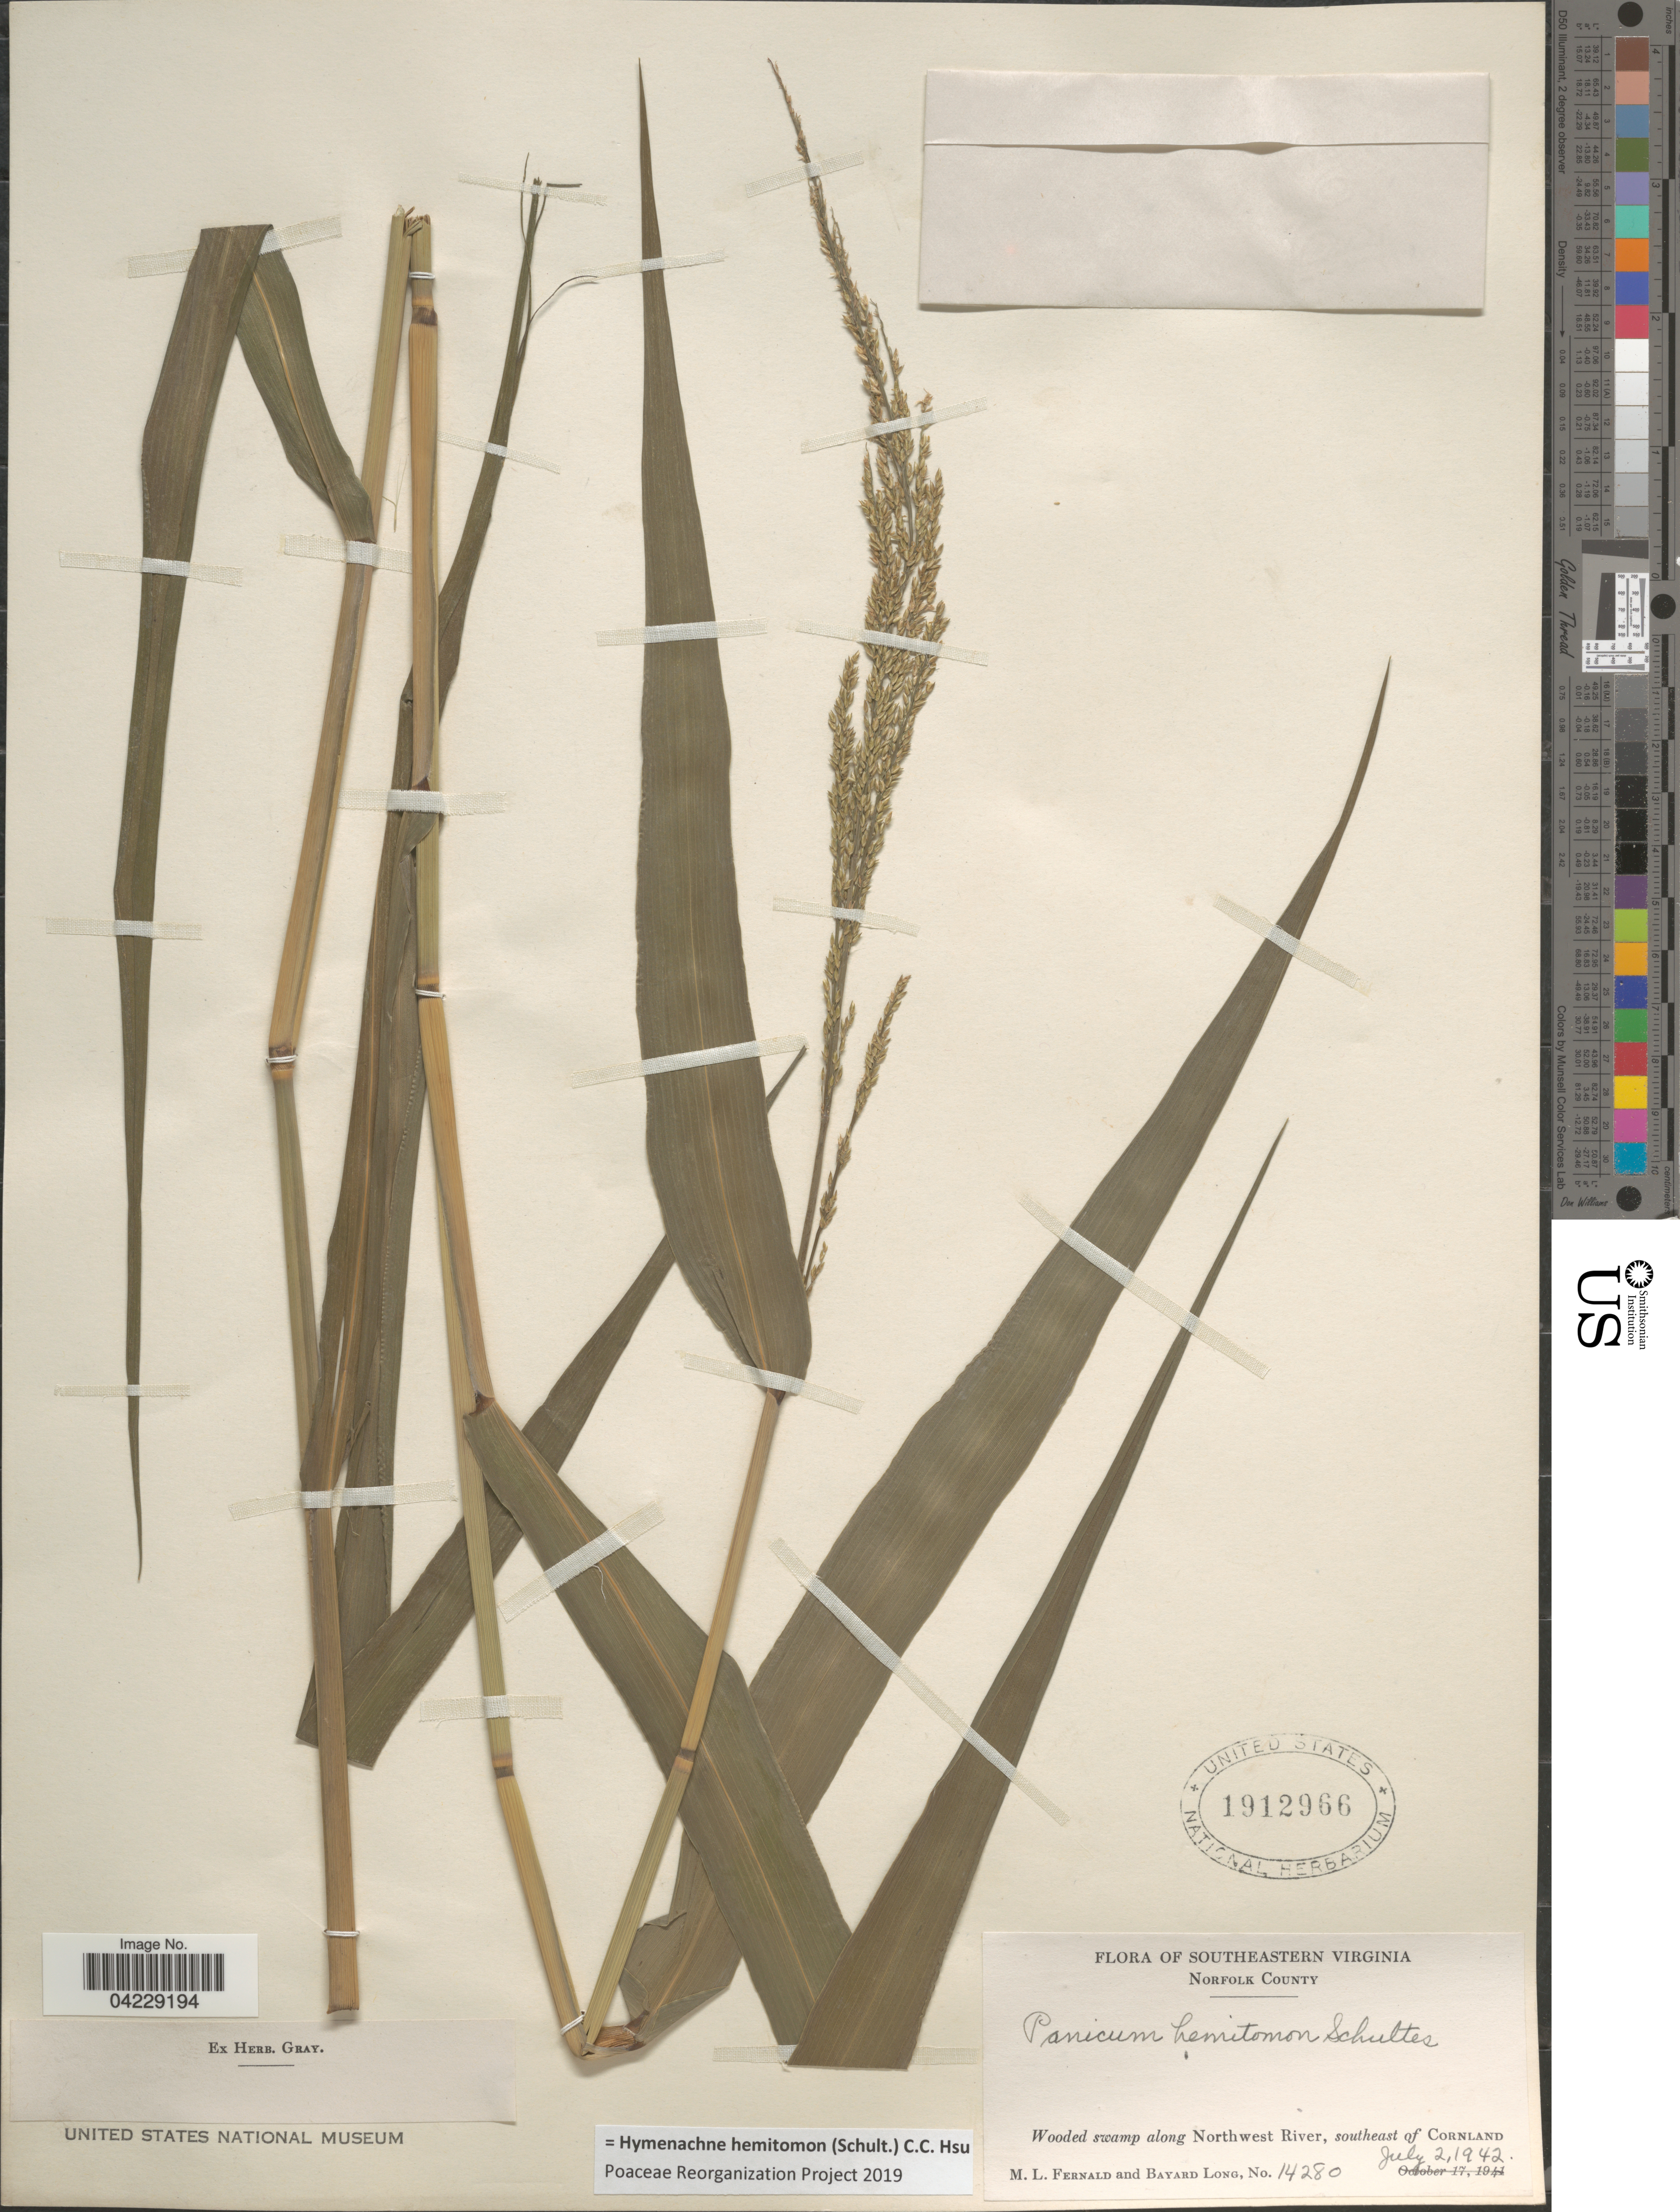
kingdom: Plantae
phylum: Tracheophyta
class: Liliopsida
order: Poales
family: Poaceae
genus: Hymenachne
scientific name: Hymenachne hemitomon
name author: (Schult.) C. C. Hsu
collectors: M. L. Fernald & B. Long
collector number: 14280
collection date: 1942-07-02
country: United States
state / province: Virginia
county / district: City of Norfolk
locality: Southeastern Virginia. Norfolk County. Wooded swamp along Northwest River, southeast of Cornland.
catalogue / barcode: US 1912966